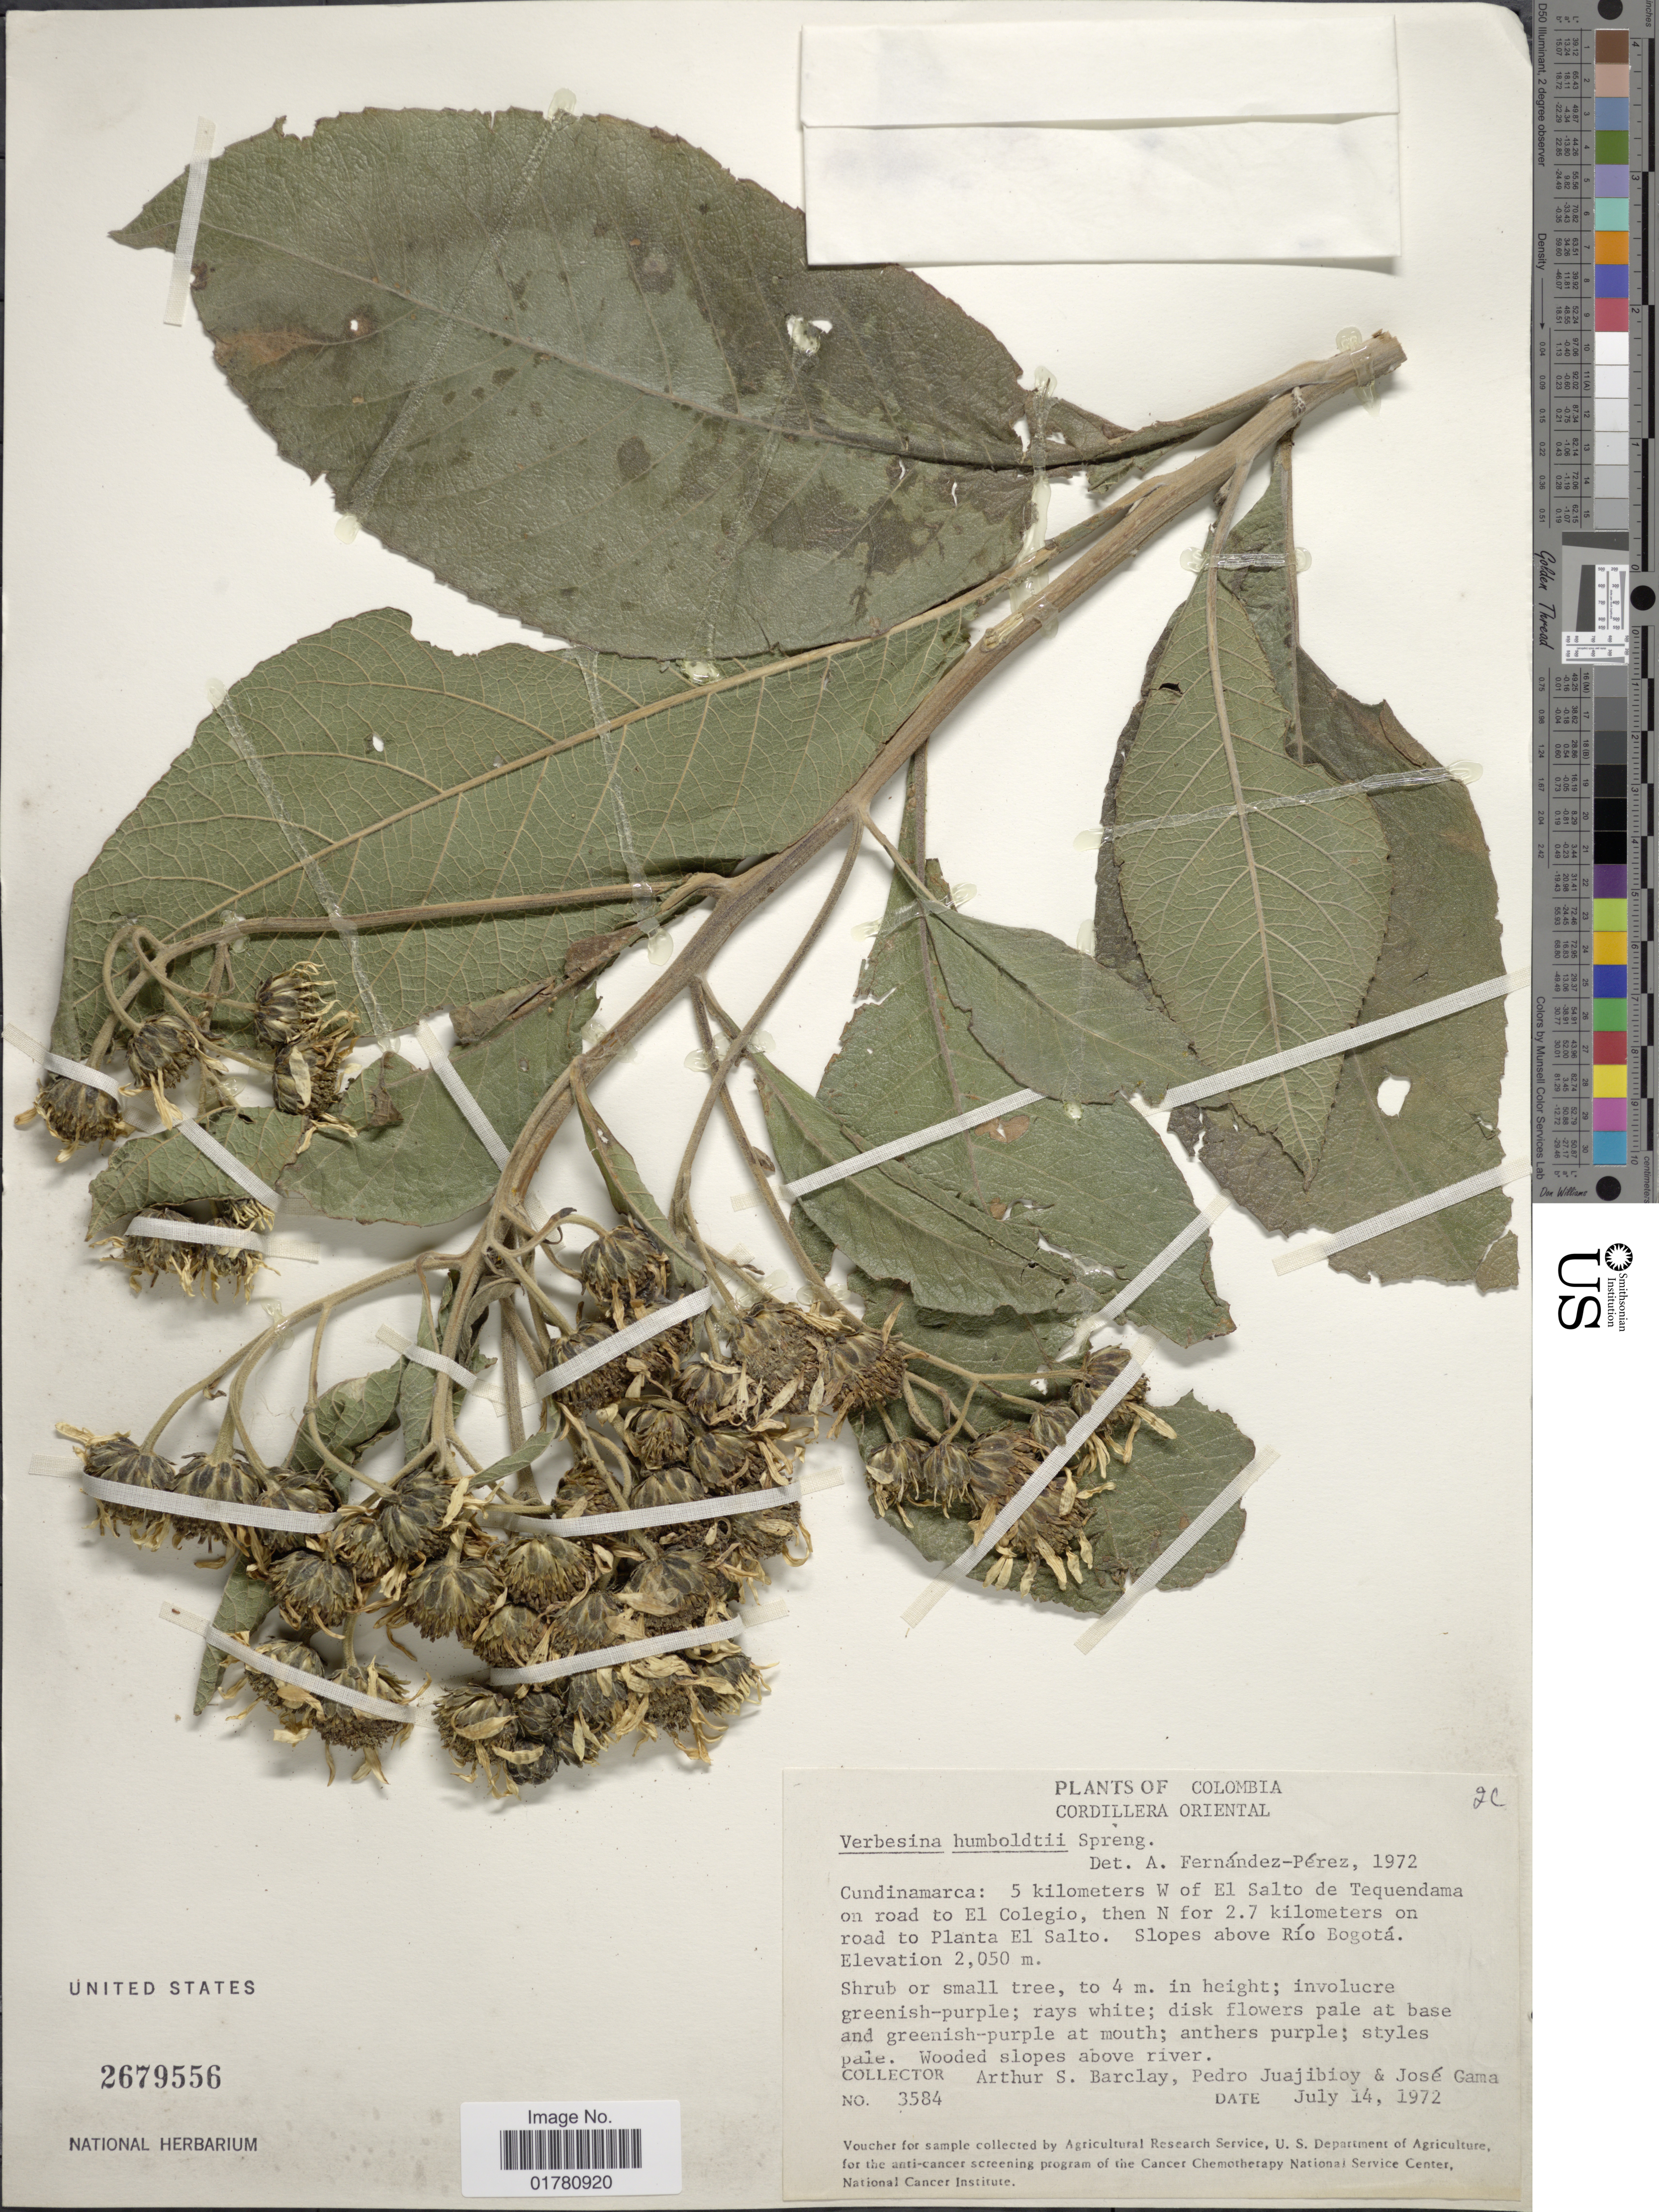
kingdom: Plantae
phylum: Tracheophyta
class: Magnoliopsida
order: Asterales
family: Asteraceae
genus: Verbesina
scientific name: Verbesina humboldtii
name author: Spreng.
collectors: A. S. Barclay, P. Juajibioy & J. Gama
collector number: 3584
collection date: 1972-07-14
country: Colombia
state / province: Cundinamarca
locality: Cordillera Oriental, 5 kilometers W of El Salto de Tequendama on road to El Colegio, then N for 2.7 kilometers on road to Planta El Salto. Slopes above Río Bogotá.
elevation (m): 2050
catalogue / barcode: US 2679556